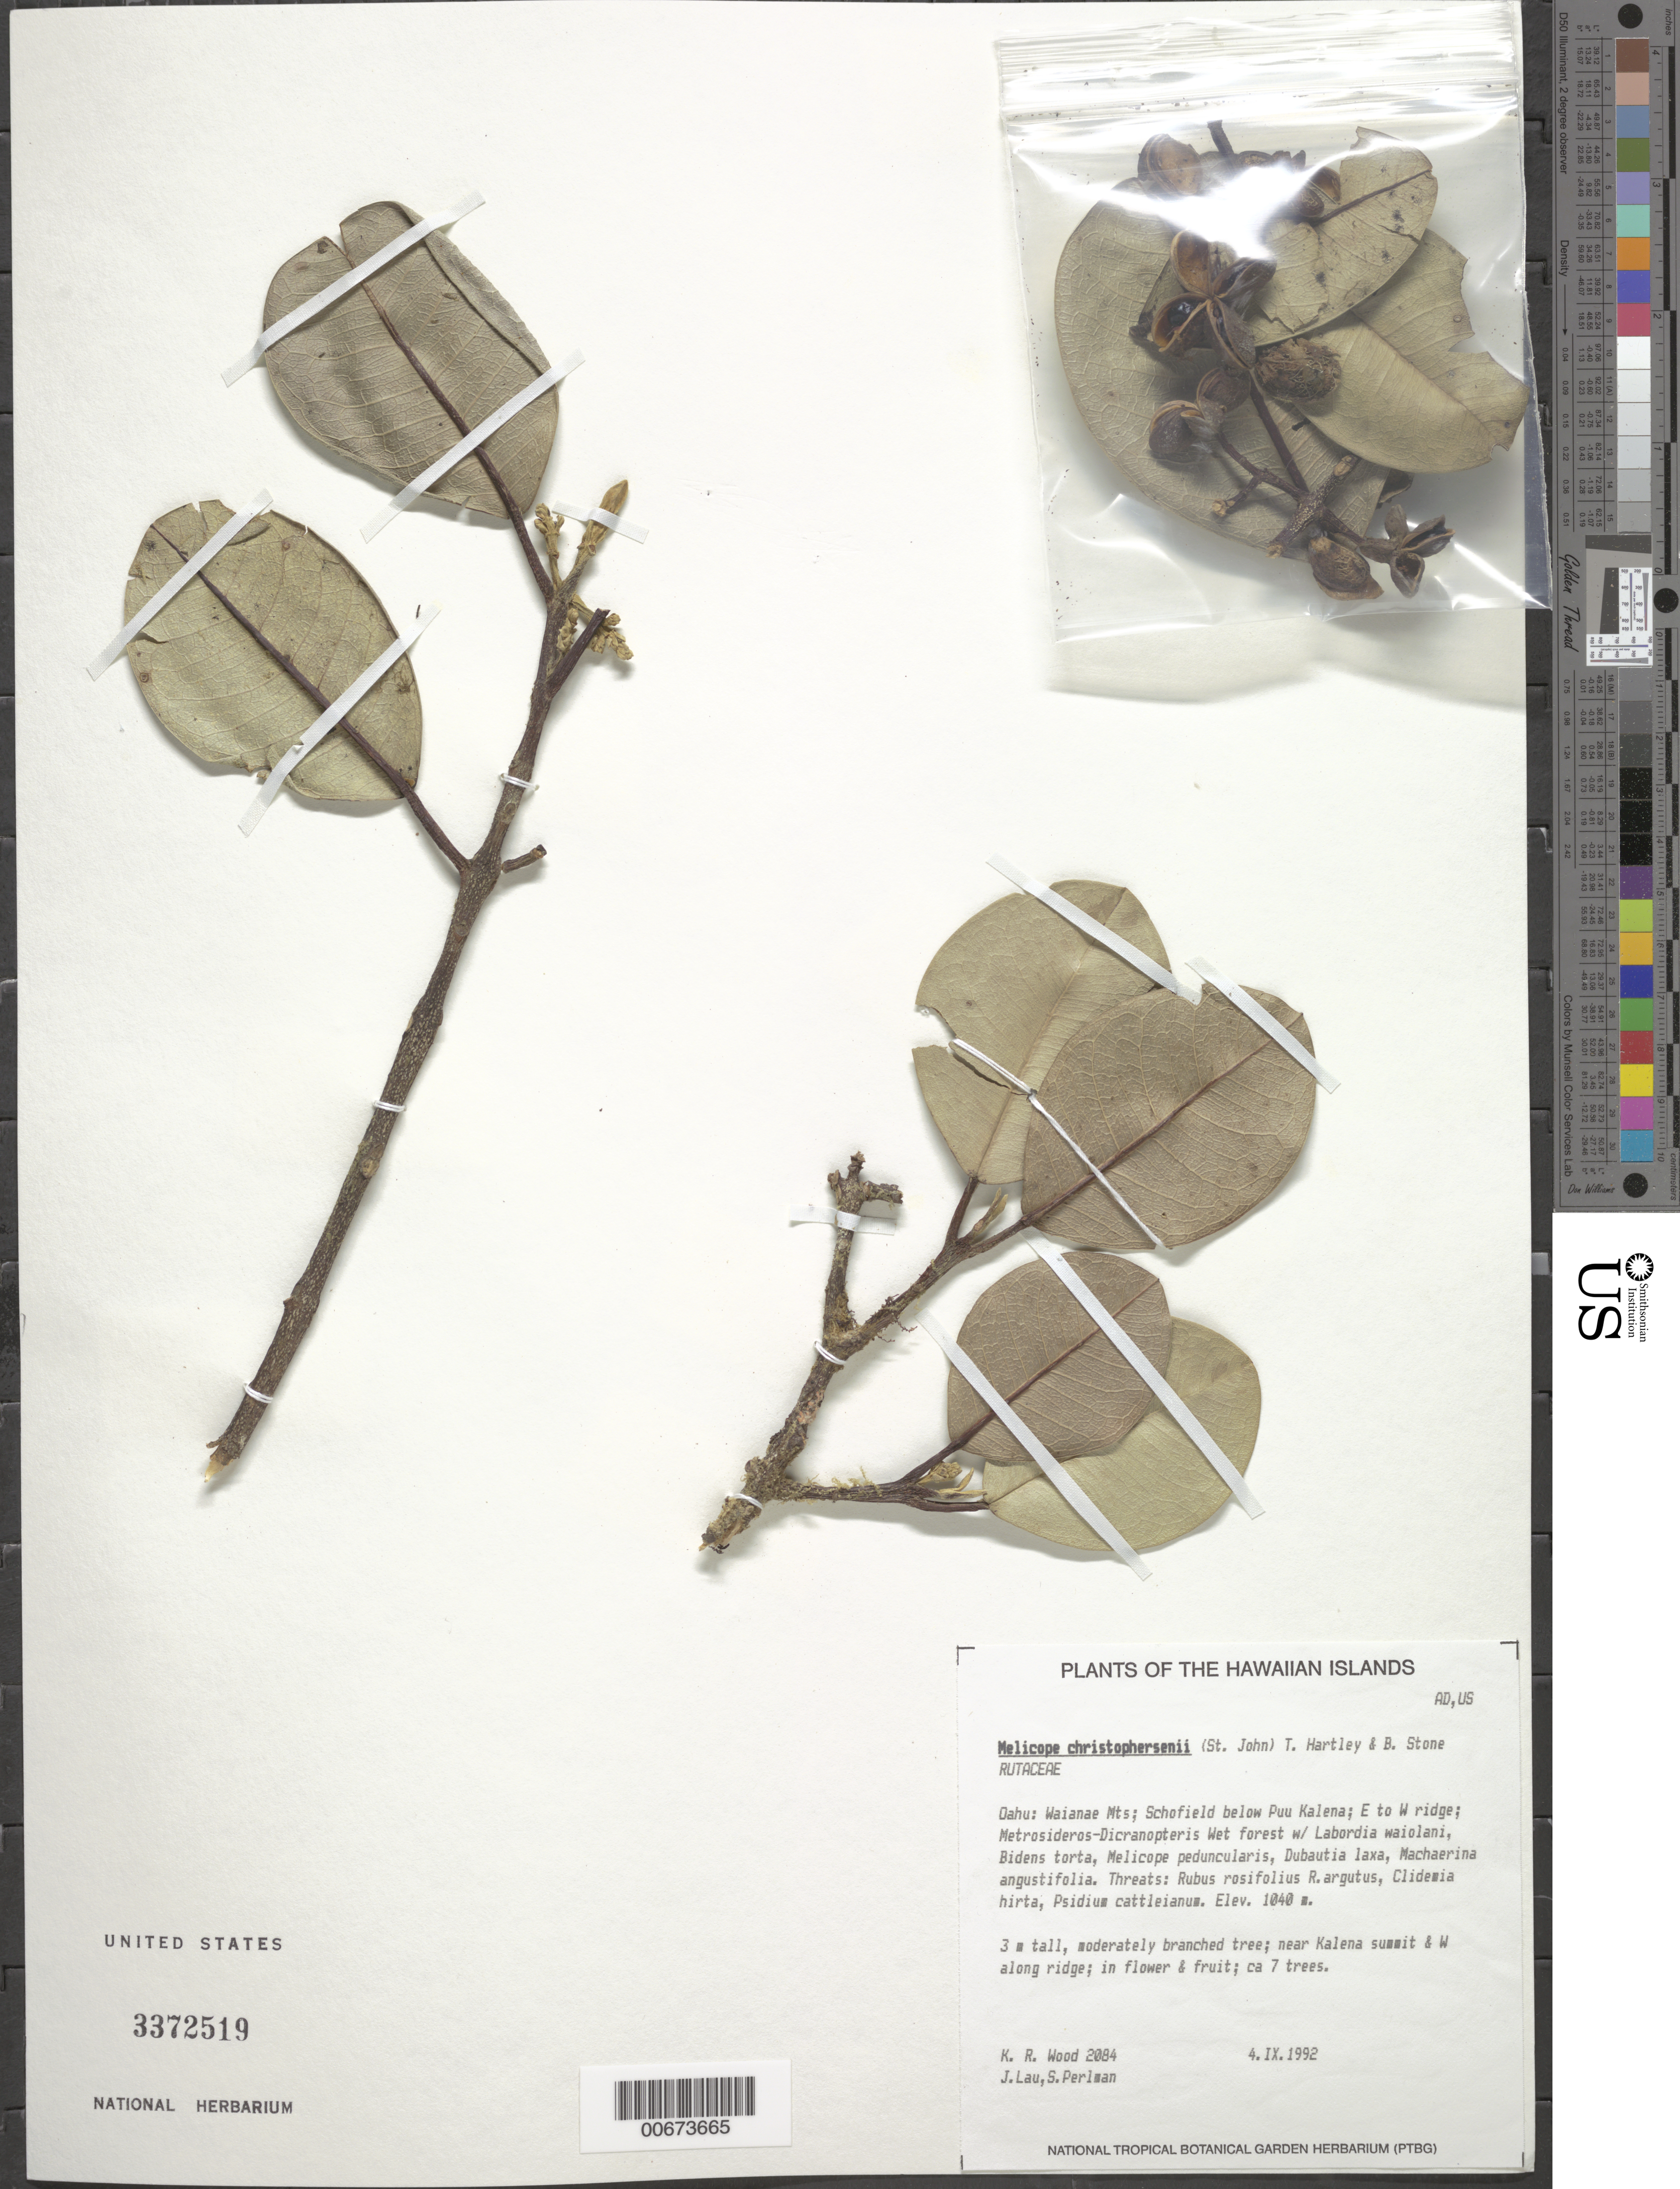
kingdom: Plantae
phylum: Tracheophyta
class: Magnoliopsida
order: Sapindales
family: Rutaceae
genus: Melicope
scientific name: Melicope christophersenii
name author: (H. St. John) T.G. Hartley & B.C. Stone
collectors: K. Wood, J. Lau & S. P. Perlman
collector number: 2084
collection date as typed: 4 Sep 1992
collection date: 1992-09-04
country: United States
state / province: Hawaii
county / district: Honolulu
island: Oahu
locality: Waianae Mts, Schofield below Pu'u Kalena, E to W ridge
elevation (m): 1040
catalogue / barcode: US 3372519